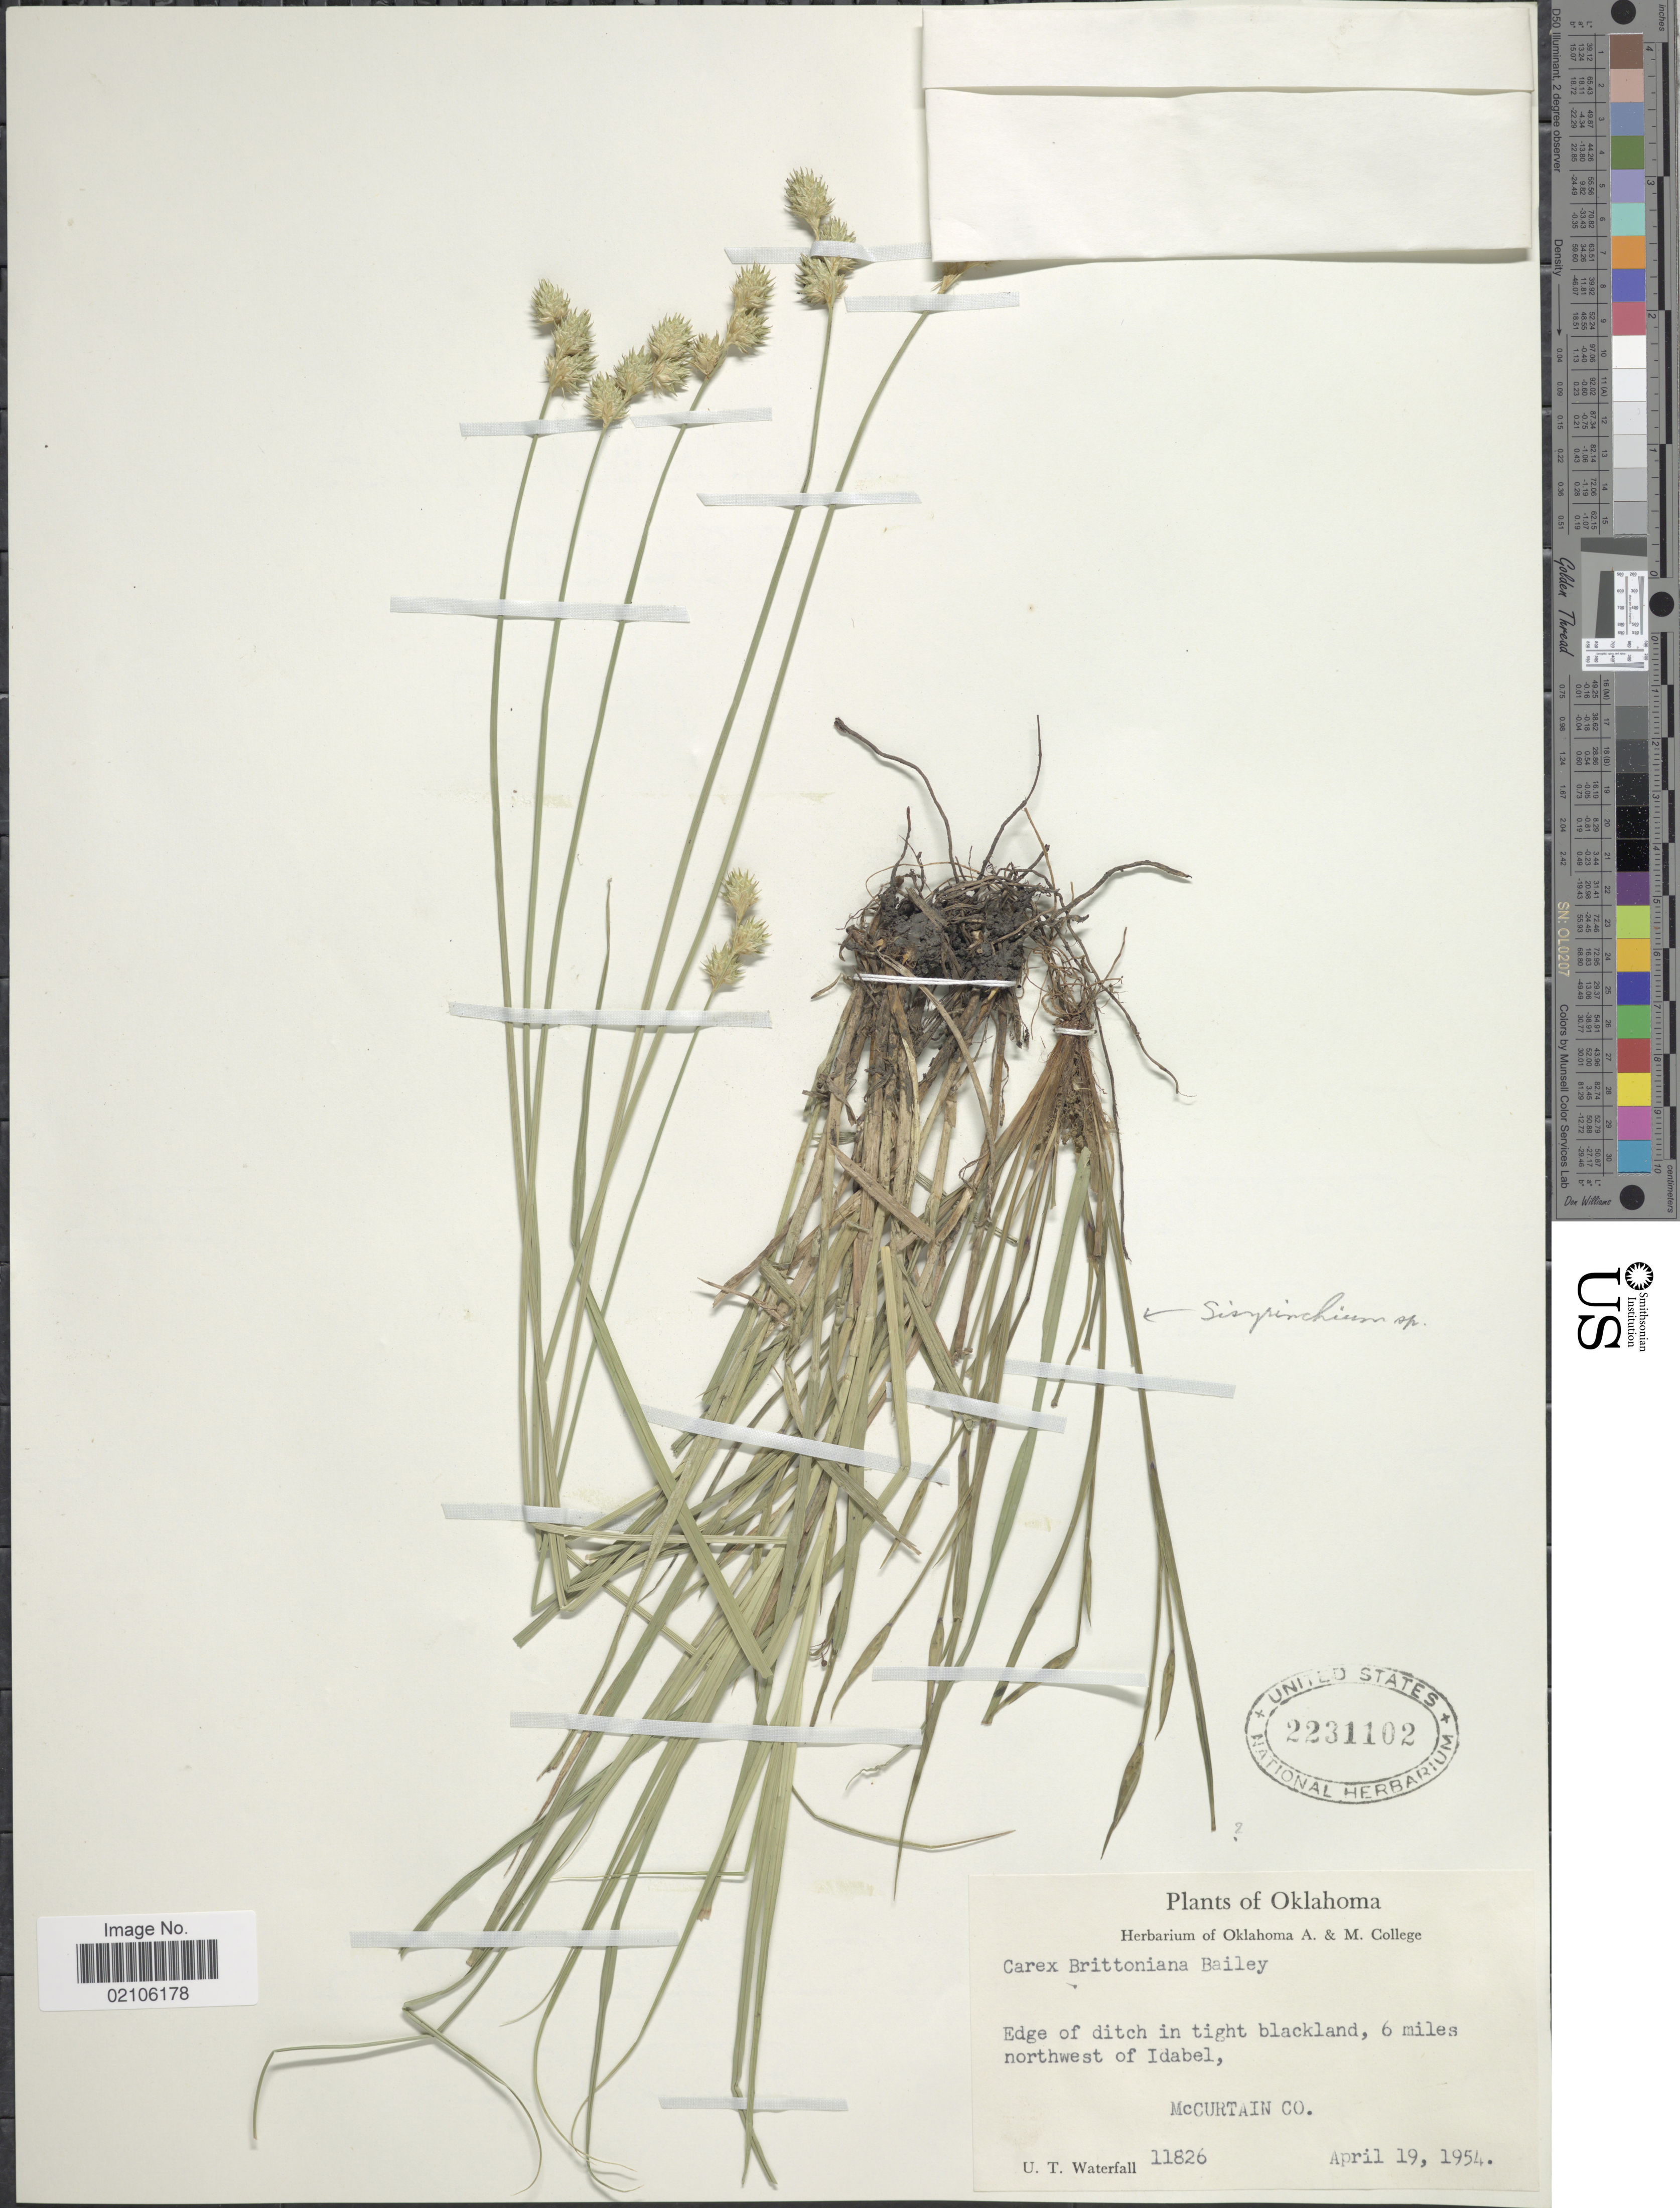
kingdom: Plantae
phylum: Tracheophyta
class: Liliopsida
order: Poales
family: Cyperaceae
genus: Carex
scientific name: Carex tetrastachya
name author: Scheele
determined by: Strong, Mark T., (BOT), Smithsonian Institution - National Museum of Natural History (UNITED STATES)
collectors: U. T. Waterfall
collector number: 11826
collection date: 1954-04-19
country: United States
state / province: Oklahoma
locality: Edge of ditch in tight blackland, 6 miles northwest of Idabel, McCurtain Co.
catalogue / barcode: US 2231102